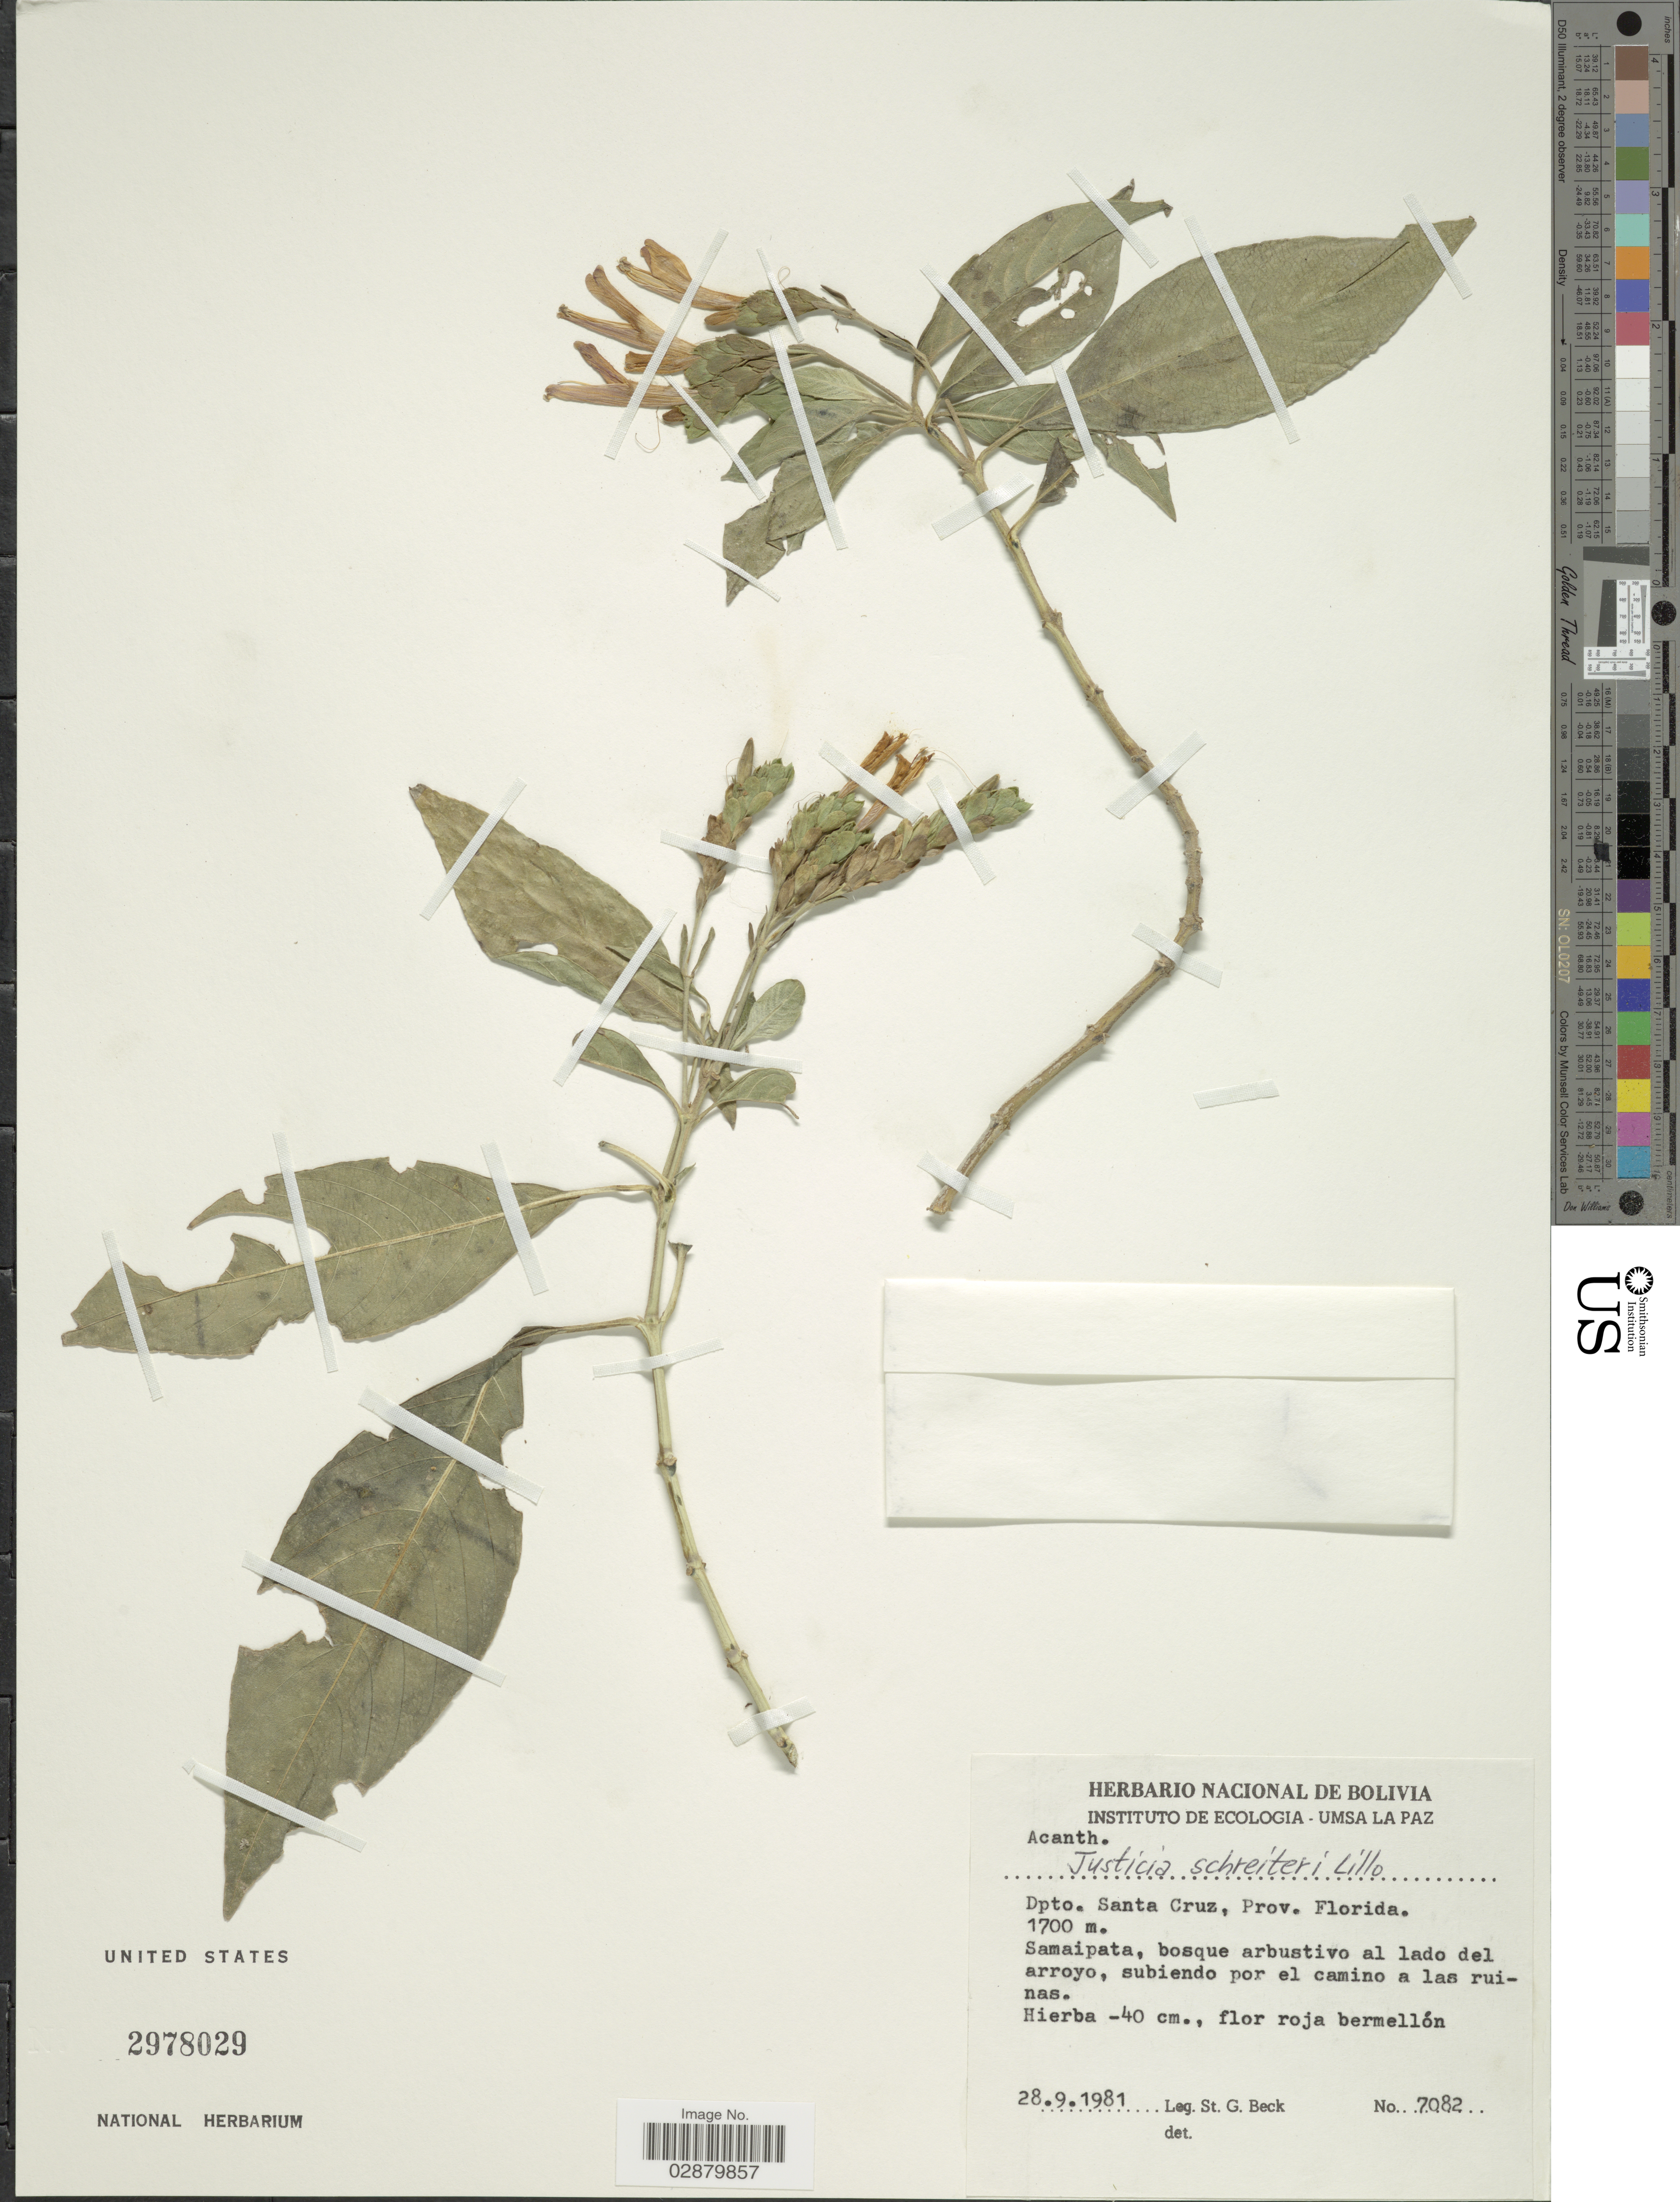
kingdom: Plantae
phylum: Tracheophyta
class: Magnoliopsida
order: Lamiales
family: Acanthaceae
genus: Justicia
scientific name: Justicia oranensis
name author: De Marco & T. Ruíz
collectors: S. G. Beck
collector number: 7082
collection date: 1981-09-28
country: Bolivia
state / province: Santa Cruz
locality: Dpto. Santa Cruz, Prov. Florida.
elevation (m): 1700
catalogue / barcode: US 2978029